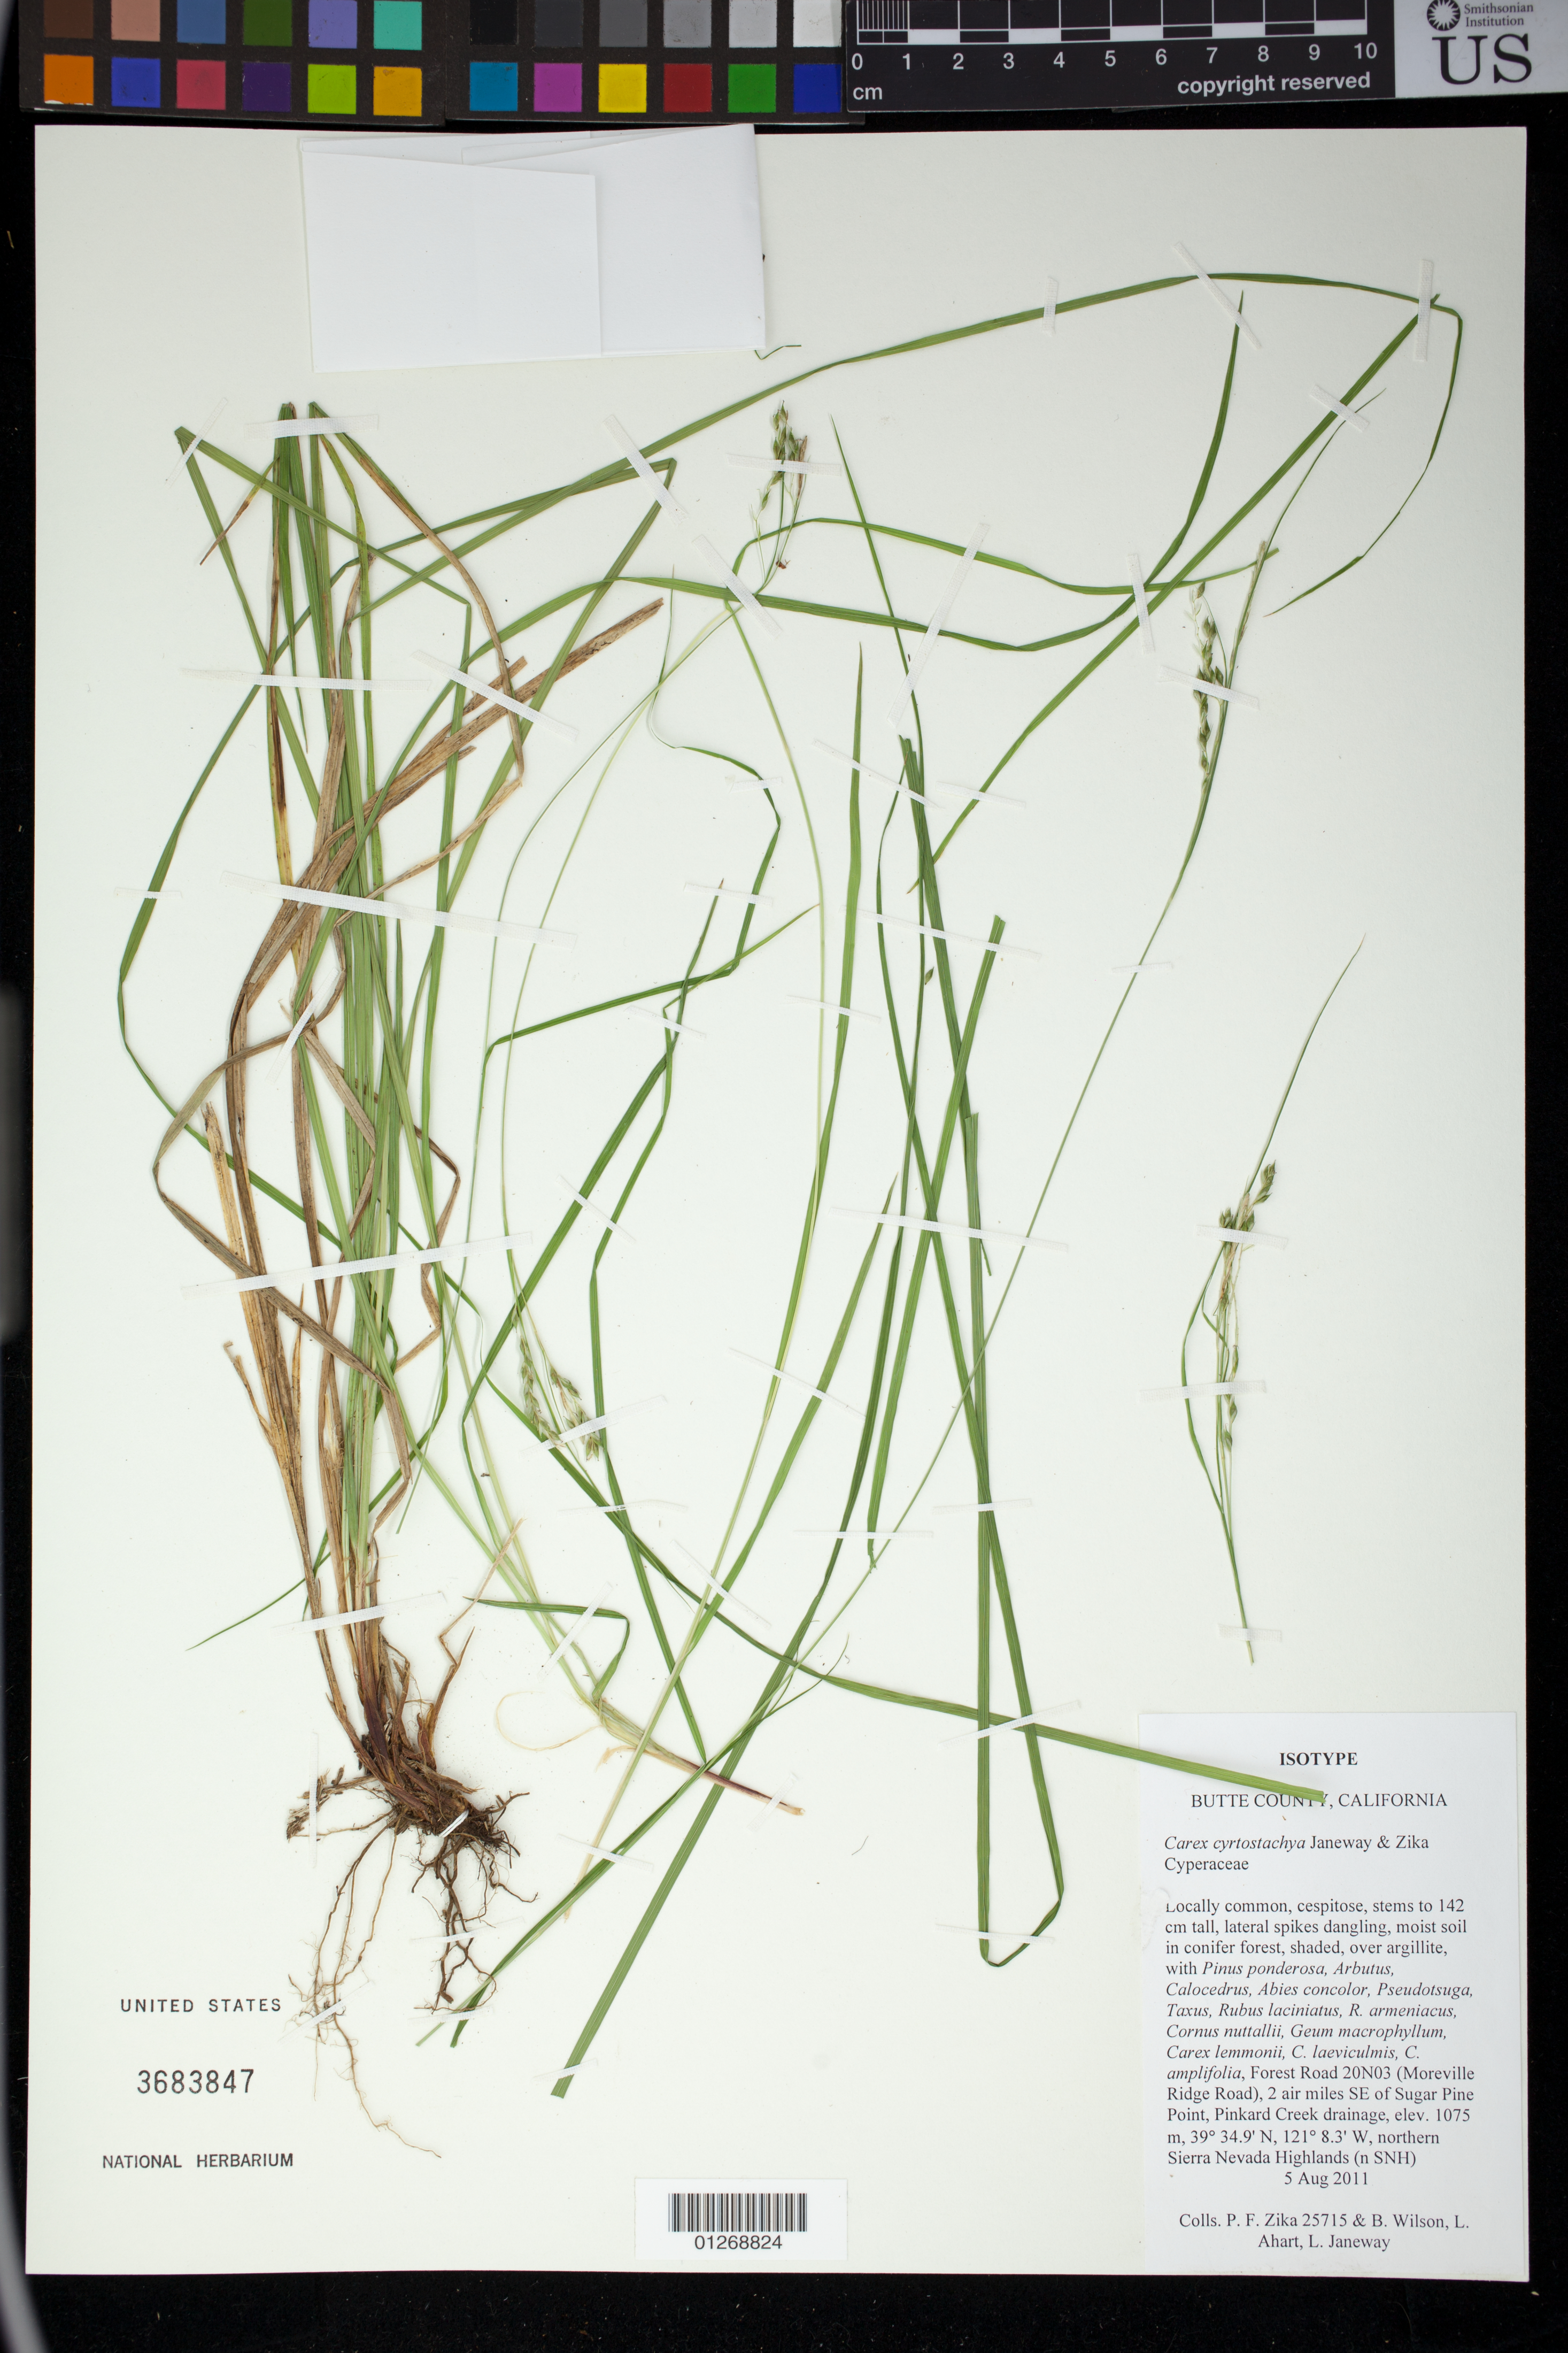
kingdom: Plantae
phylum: Tracheophyta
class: Liliopsida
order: Poales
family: Cyperaceae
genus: Carex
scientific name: Carex cyrtostachya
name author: Janeway & Zika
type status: Isotype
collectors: P. F. Zika, B. Wilson, L. Ahart & L. P. Janeway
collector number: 25715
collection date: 2011-08-05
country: United States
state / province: California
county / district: Butte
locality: Forest Road 20N03 (Moreville Ridge Road), 2 air miles SE of Sugar Pine Point, Pinkard Creek drainage, northern Sierra Nevada Highlands (n SNH)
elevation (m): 1075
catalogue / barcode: US 3683847